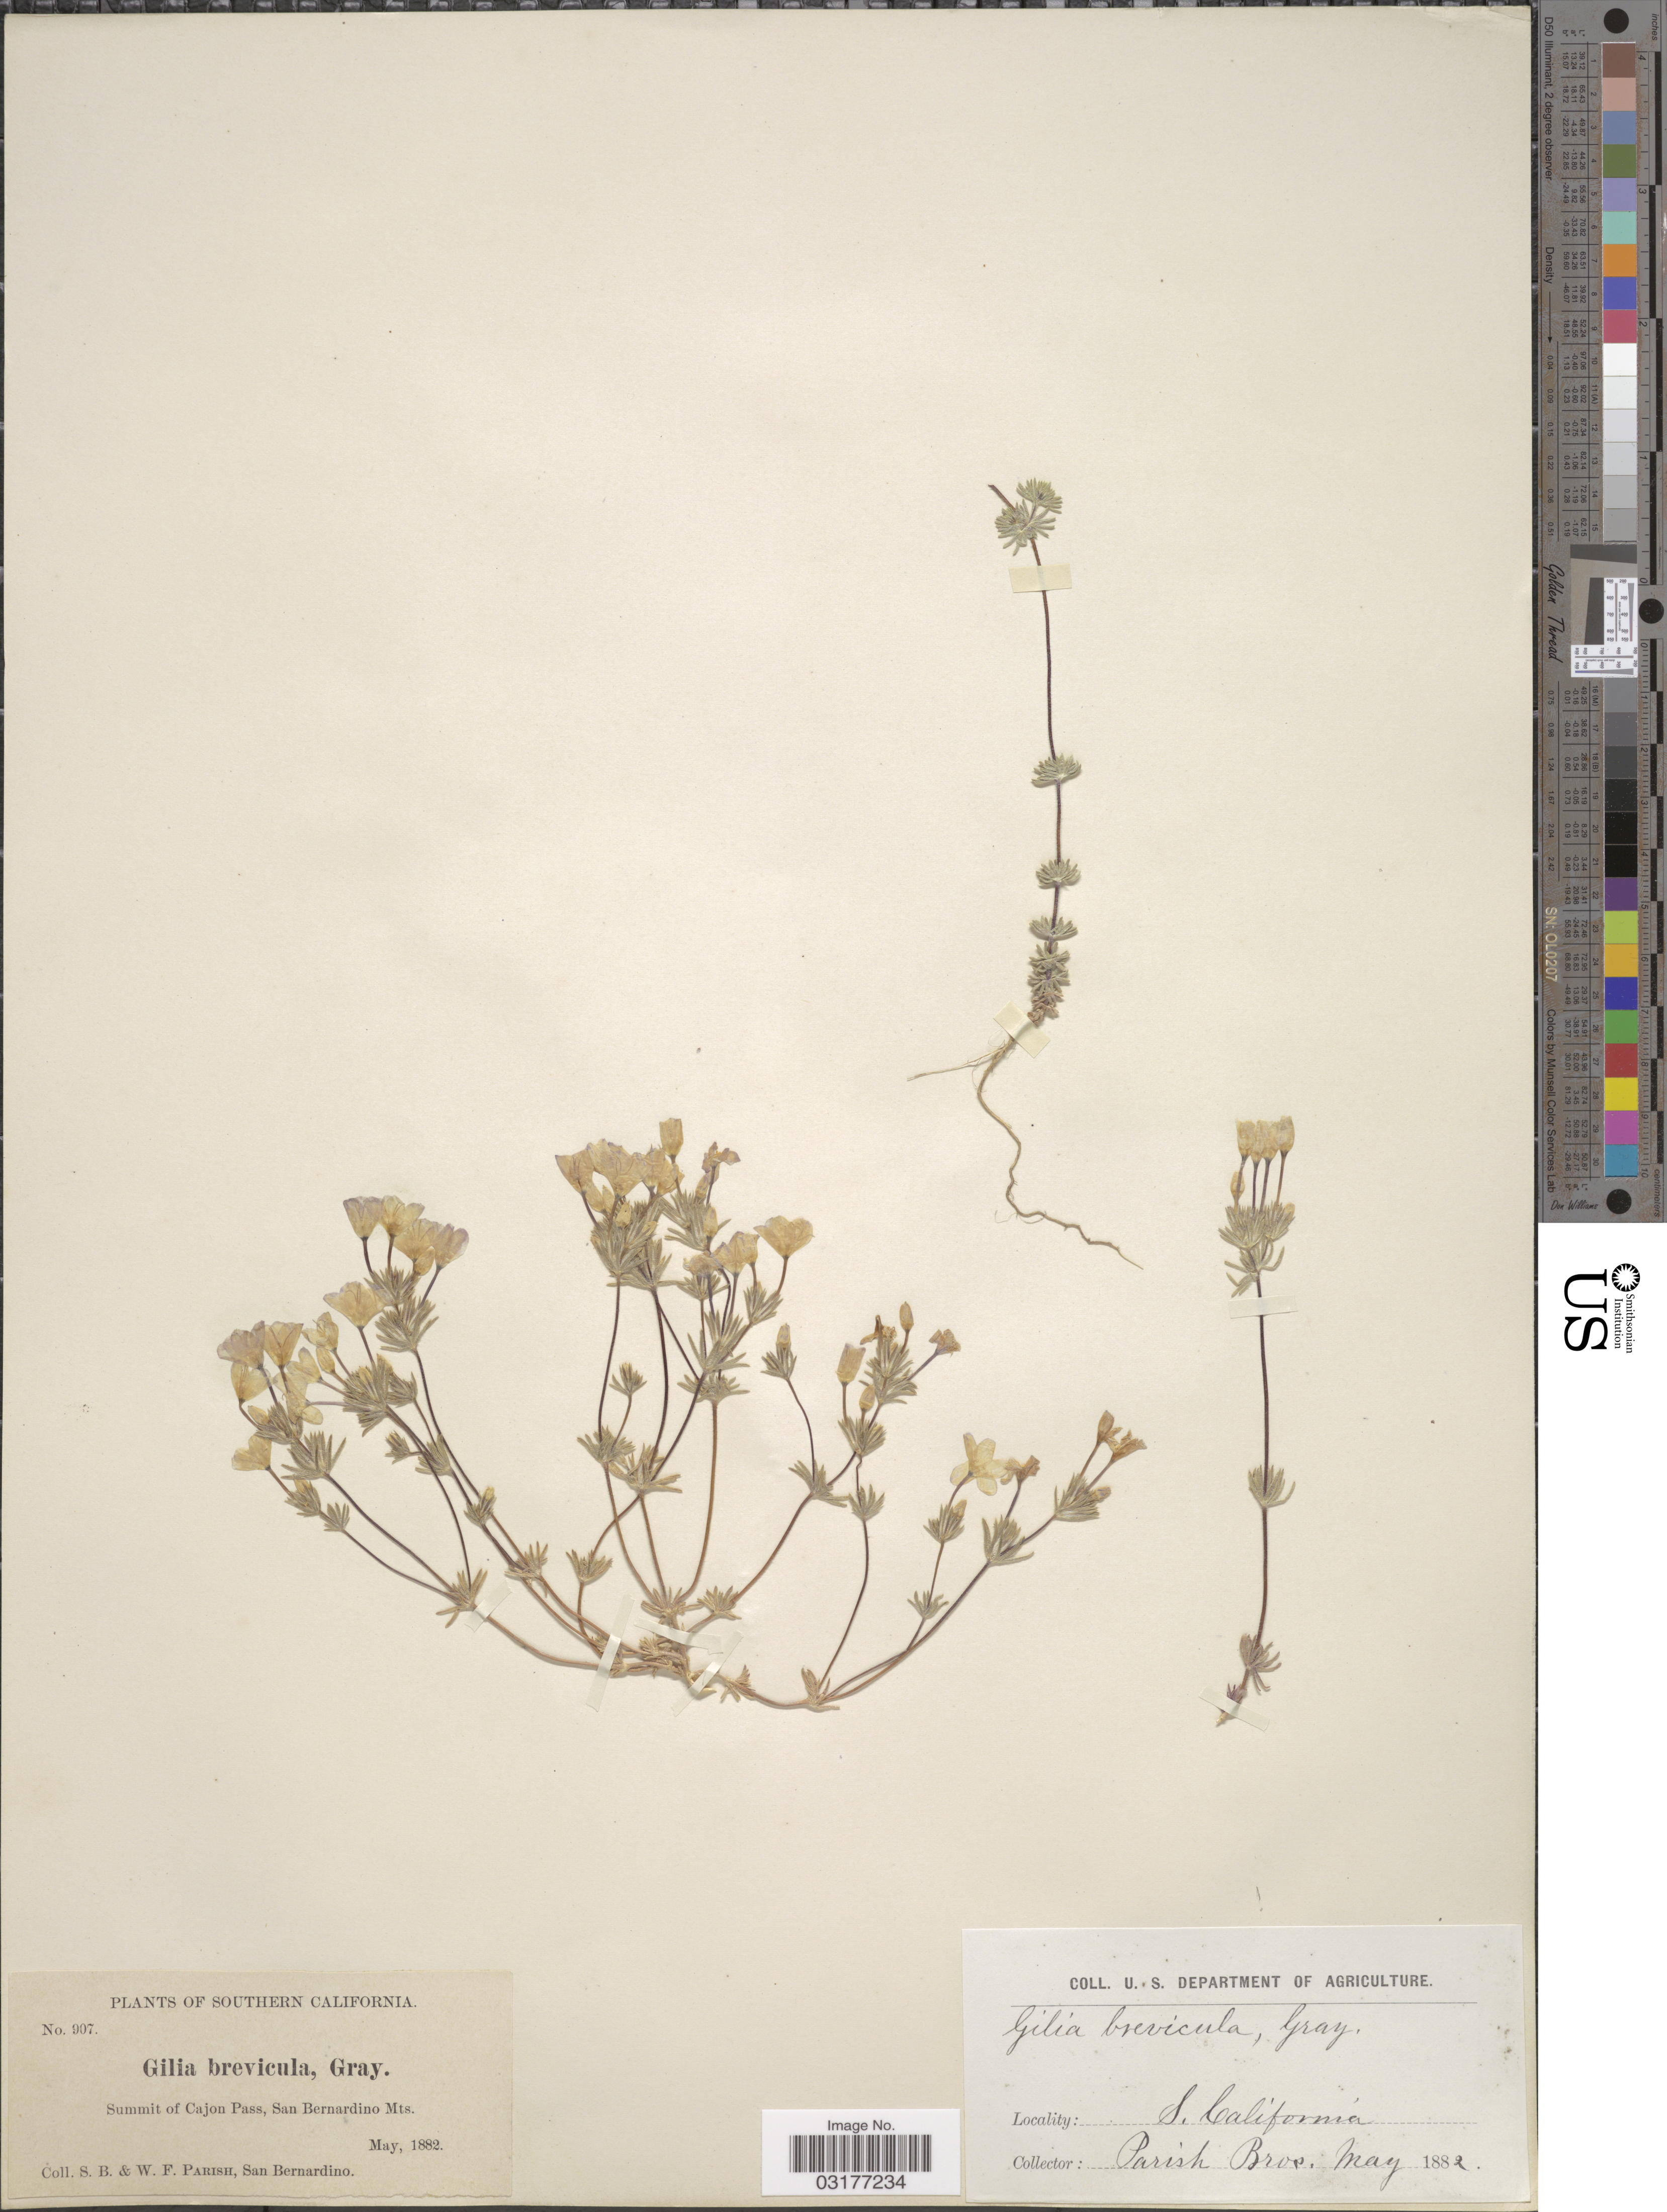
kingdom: Plantae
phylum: Tracheophyta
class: Magnoliopsida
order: Ericales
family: Polemoniaceae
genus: Leptosiphon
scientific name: Leptosiphon breviculus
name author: (A. Gray) J.M. Porter & L.A. Johnson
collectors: S. B. Parish & W. F. Parish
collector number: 907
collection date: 1882-05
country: United States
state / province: California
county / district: San Bernardino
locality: Southern California. Summit of Cajon Pass, San Bernardino Mts.